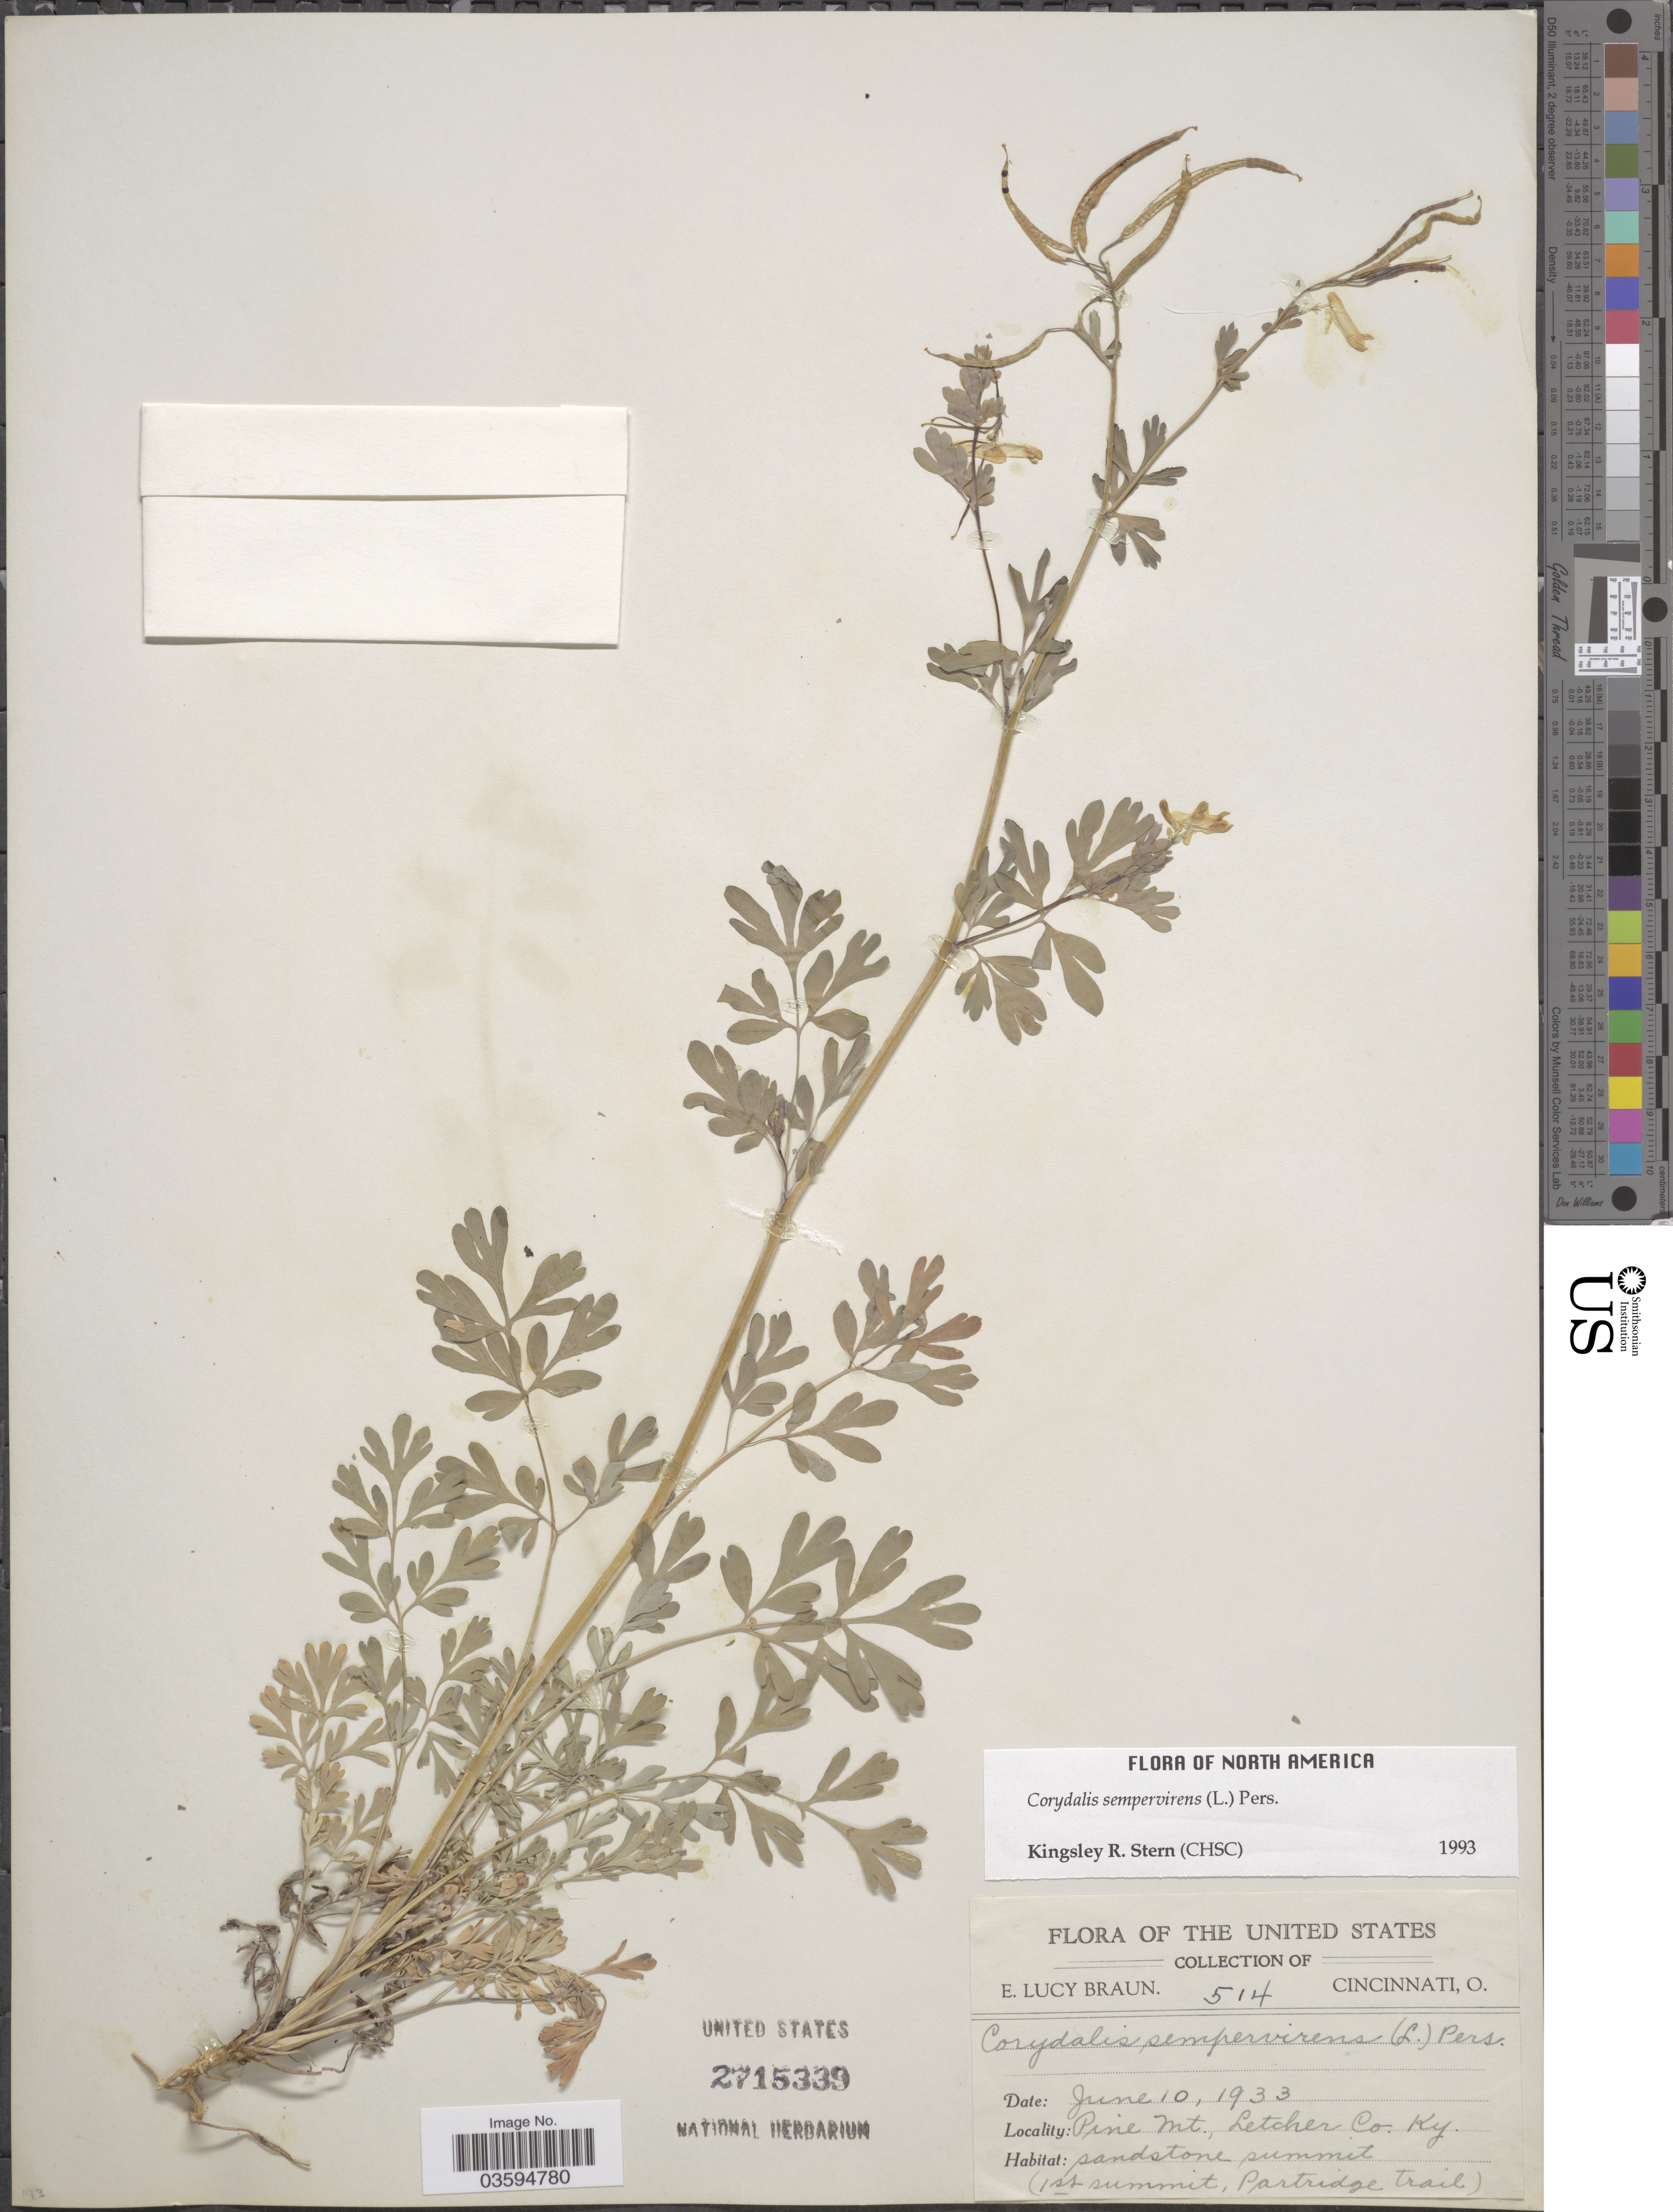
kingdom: Plantae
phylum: Tracheophyta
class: Magnoliopsida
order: Ranunculales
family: Papaveraceae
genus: Capnoides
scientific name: Capnoides sempervirens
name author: (L.) Borkh.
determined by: Strong, M. T., (US), Smithsonian Institution - National Museum of Natural History (UNITED STATES)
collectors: E. L. Braun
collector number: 514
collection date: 1933-06-10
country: United States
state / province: Kentucky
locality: Pine Mt., Letcher Co. Sandstone summit (1st summit, Partridge Trail).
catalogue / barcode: US 2715339